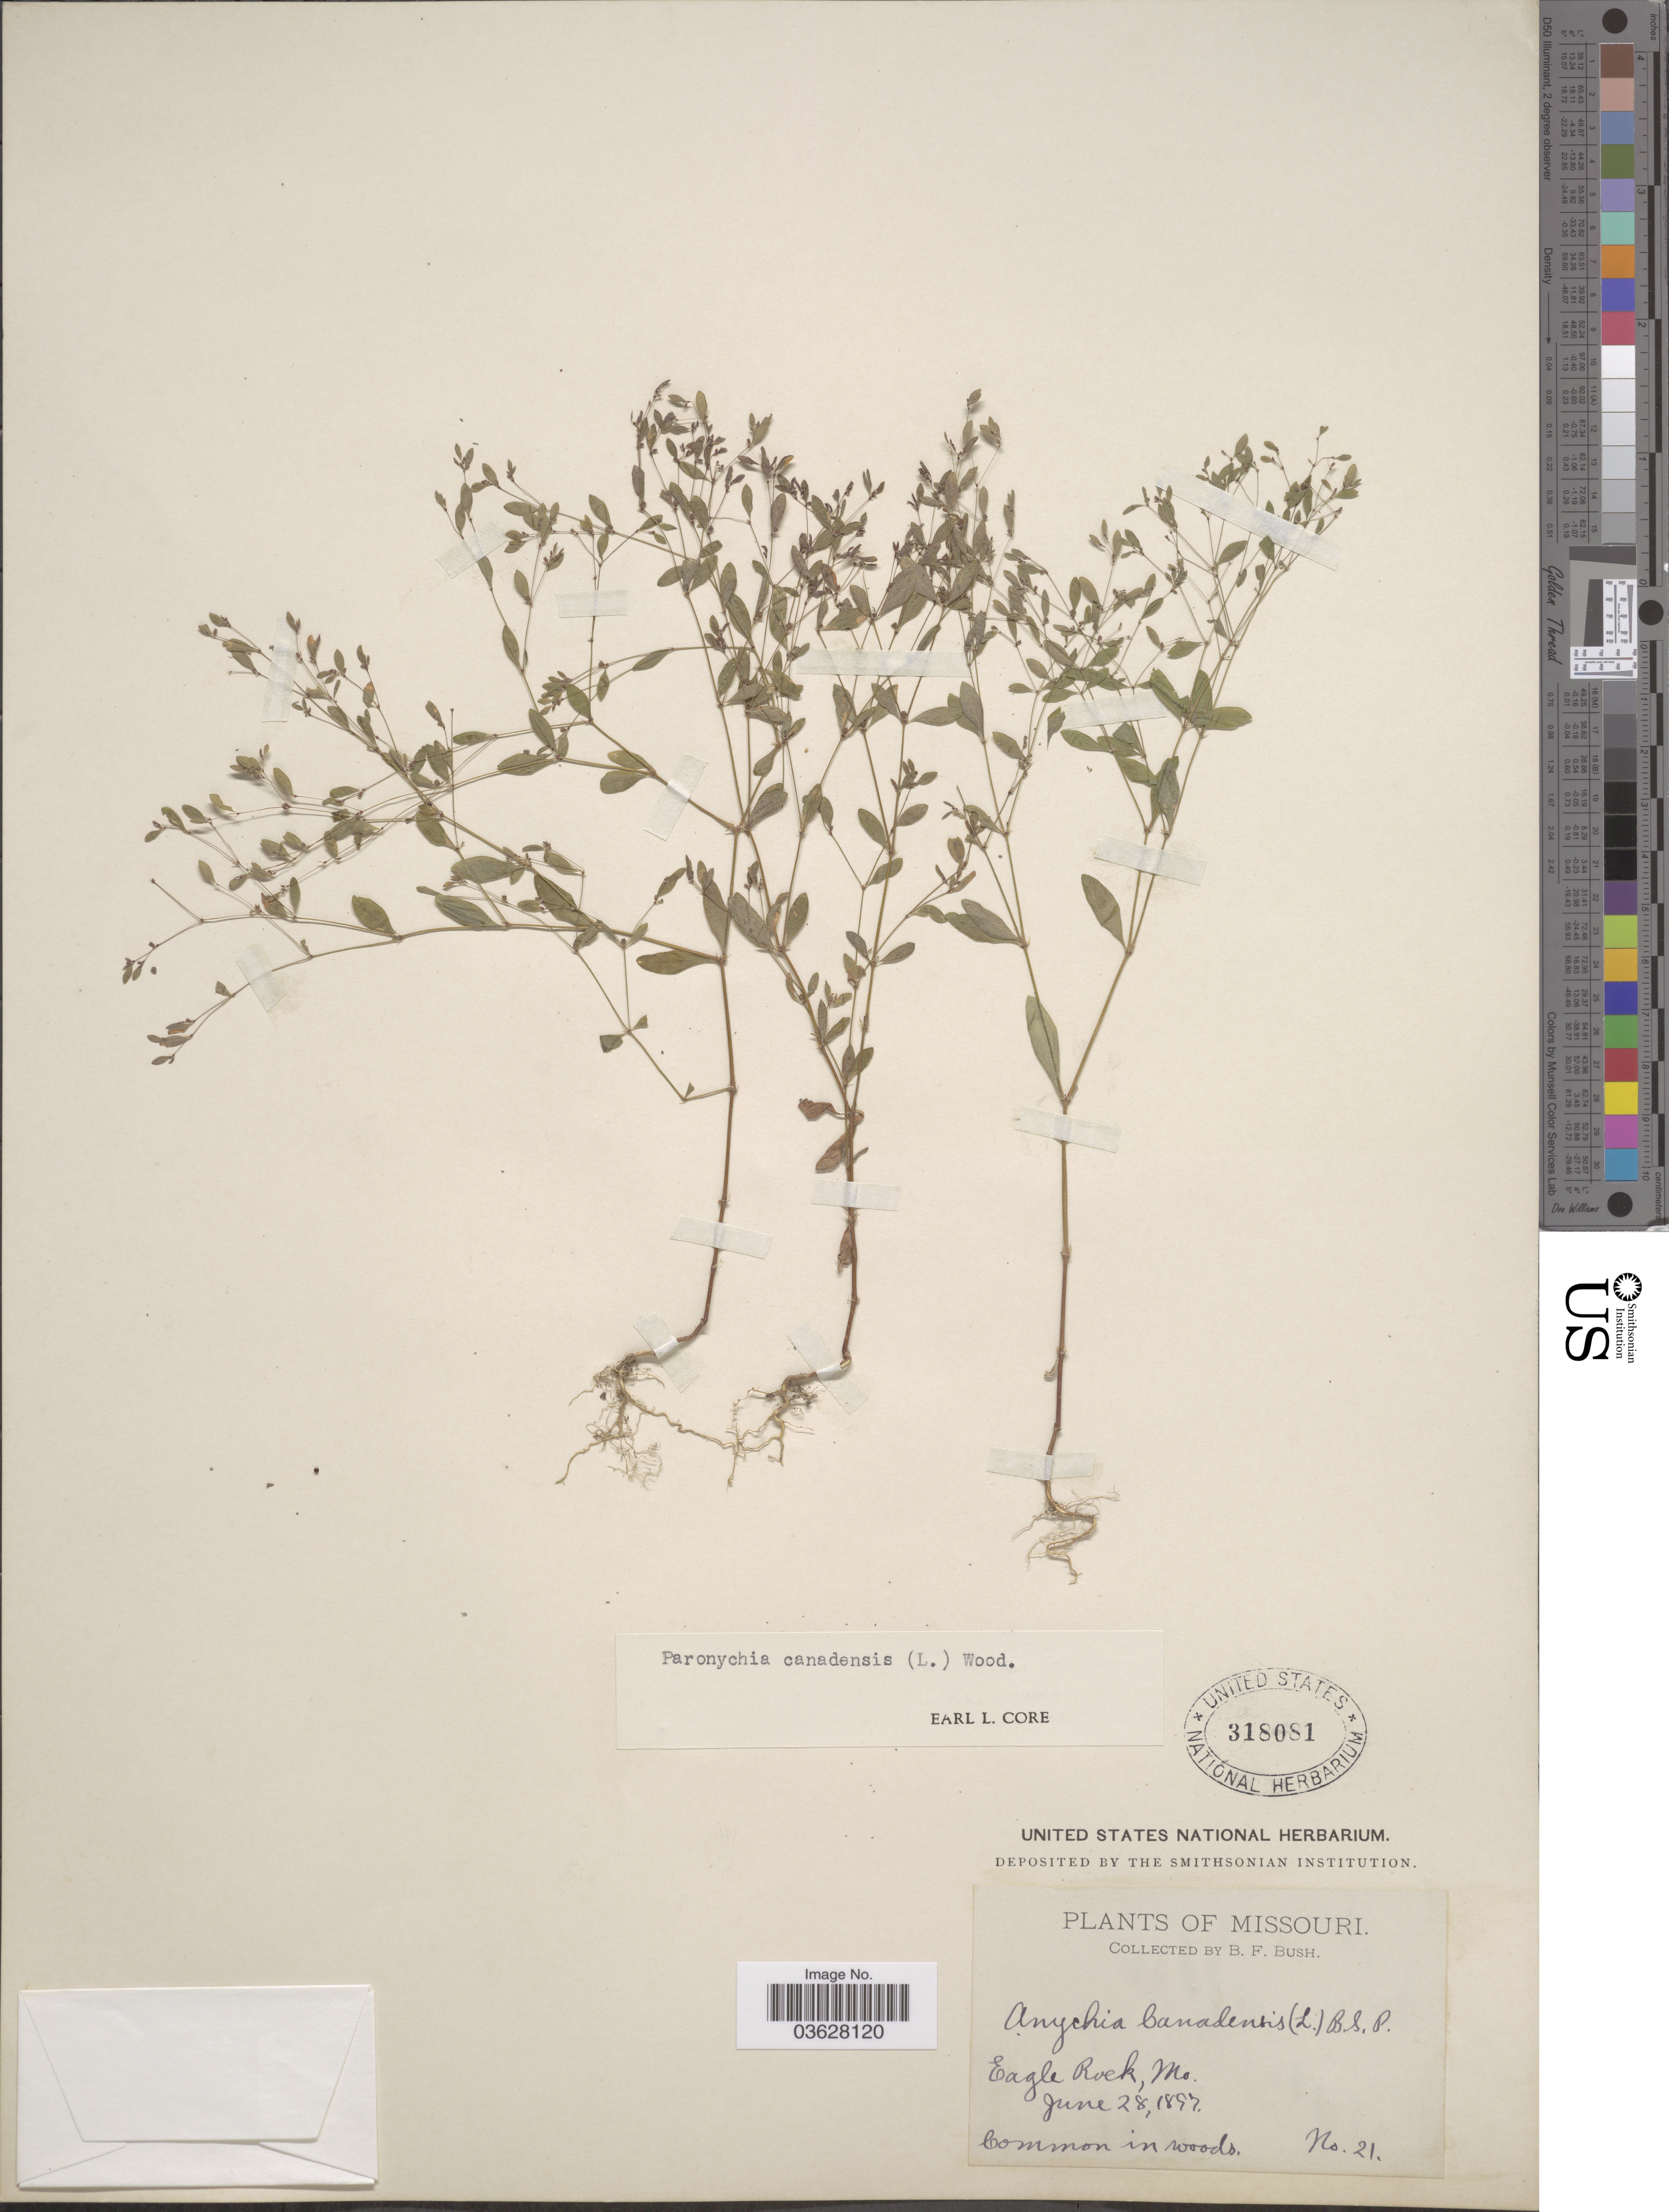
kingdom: Plantae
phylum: Tracheophyta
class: Magnoliopsida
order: Caryophyllales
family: Caryophyllaceae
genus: Paronychia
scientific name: Paronychia canadensis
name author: (L.) Alph. Wood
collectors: B. F. Bush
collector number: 21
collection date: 1897-06-28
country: United States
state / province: Missouri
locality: Eagle Rock.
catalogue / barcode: US 318081